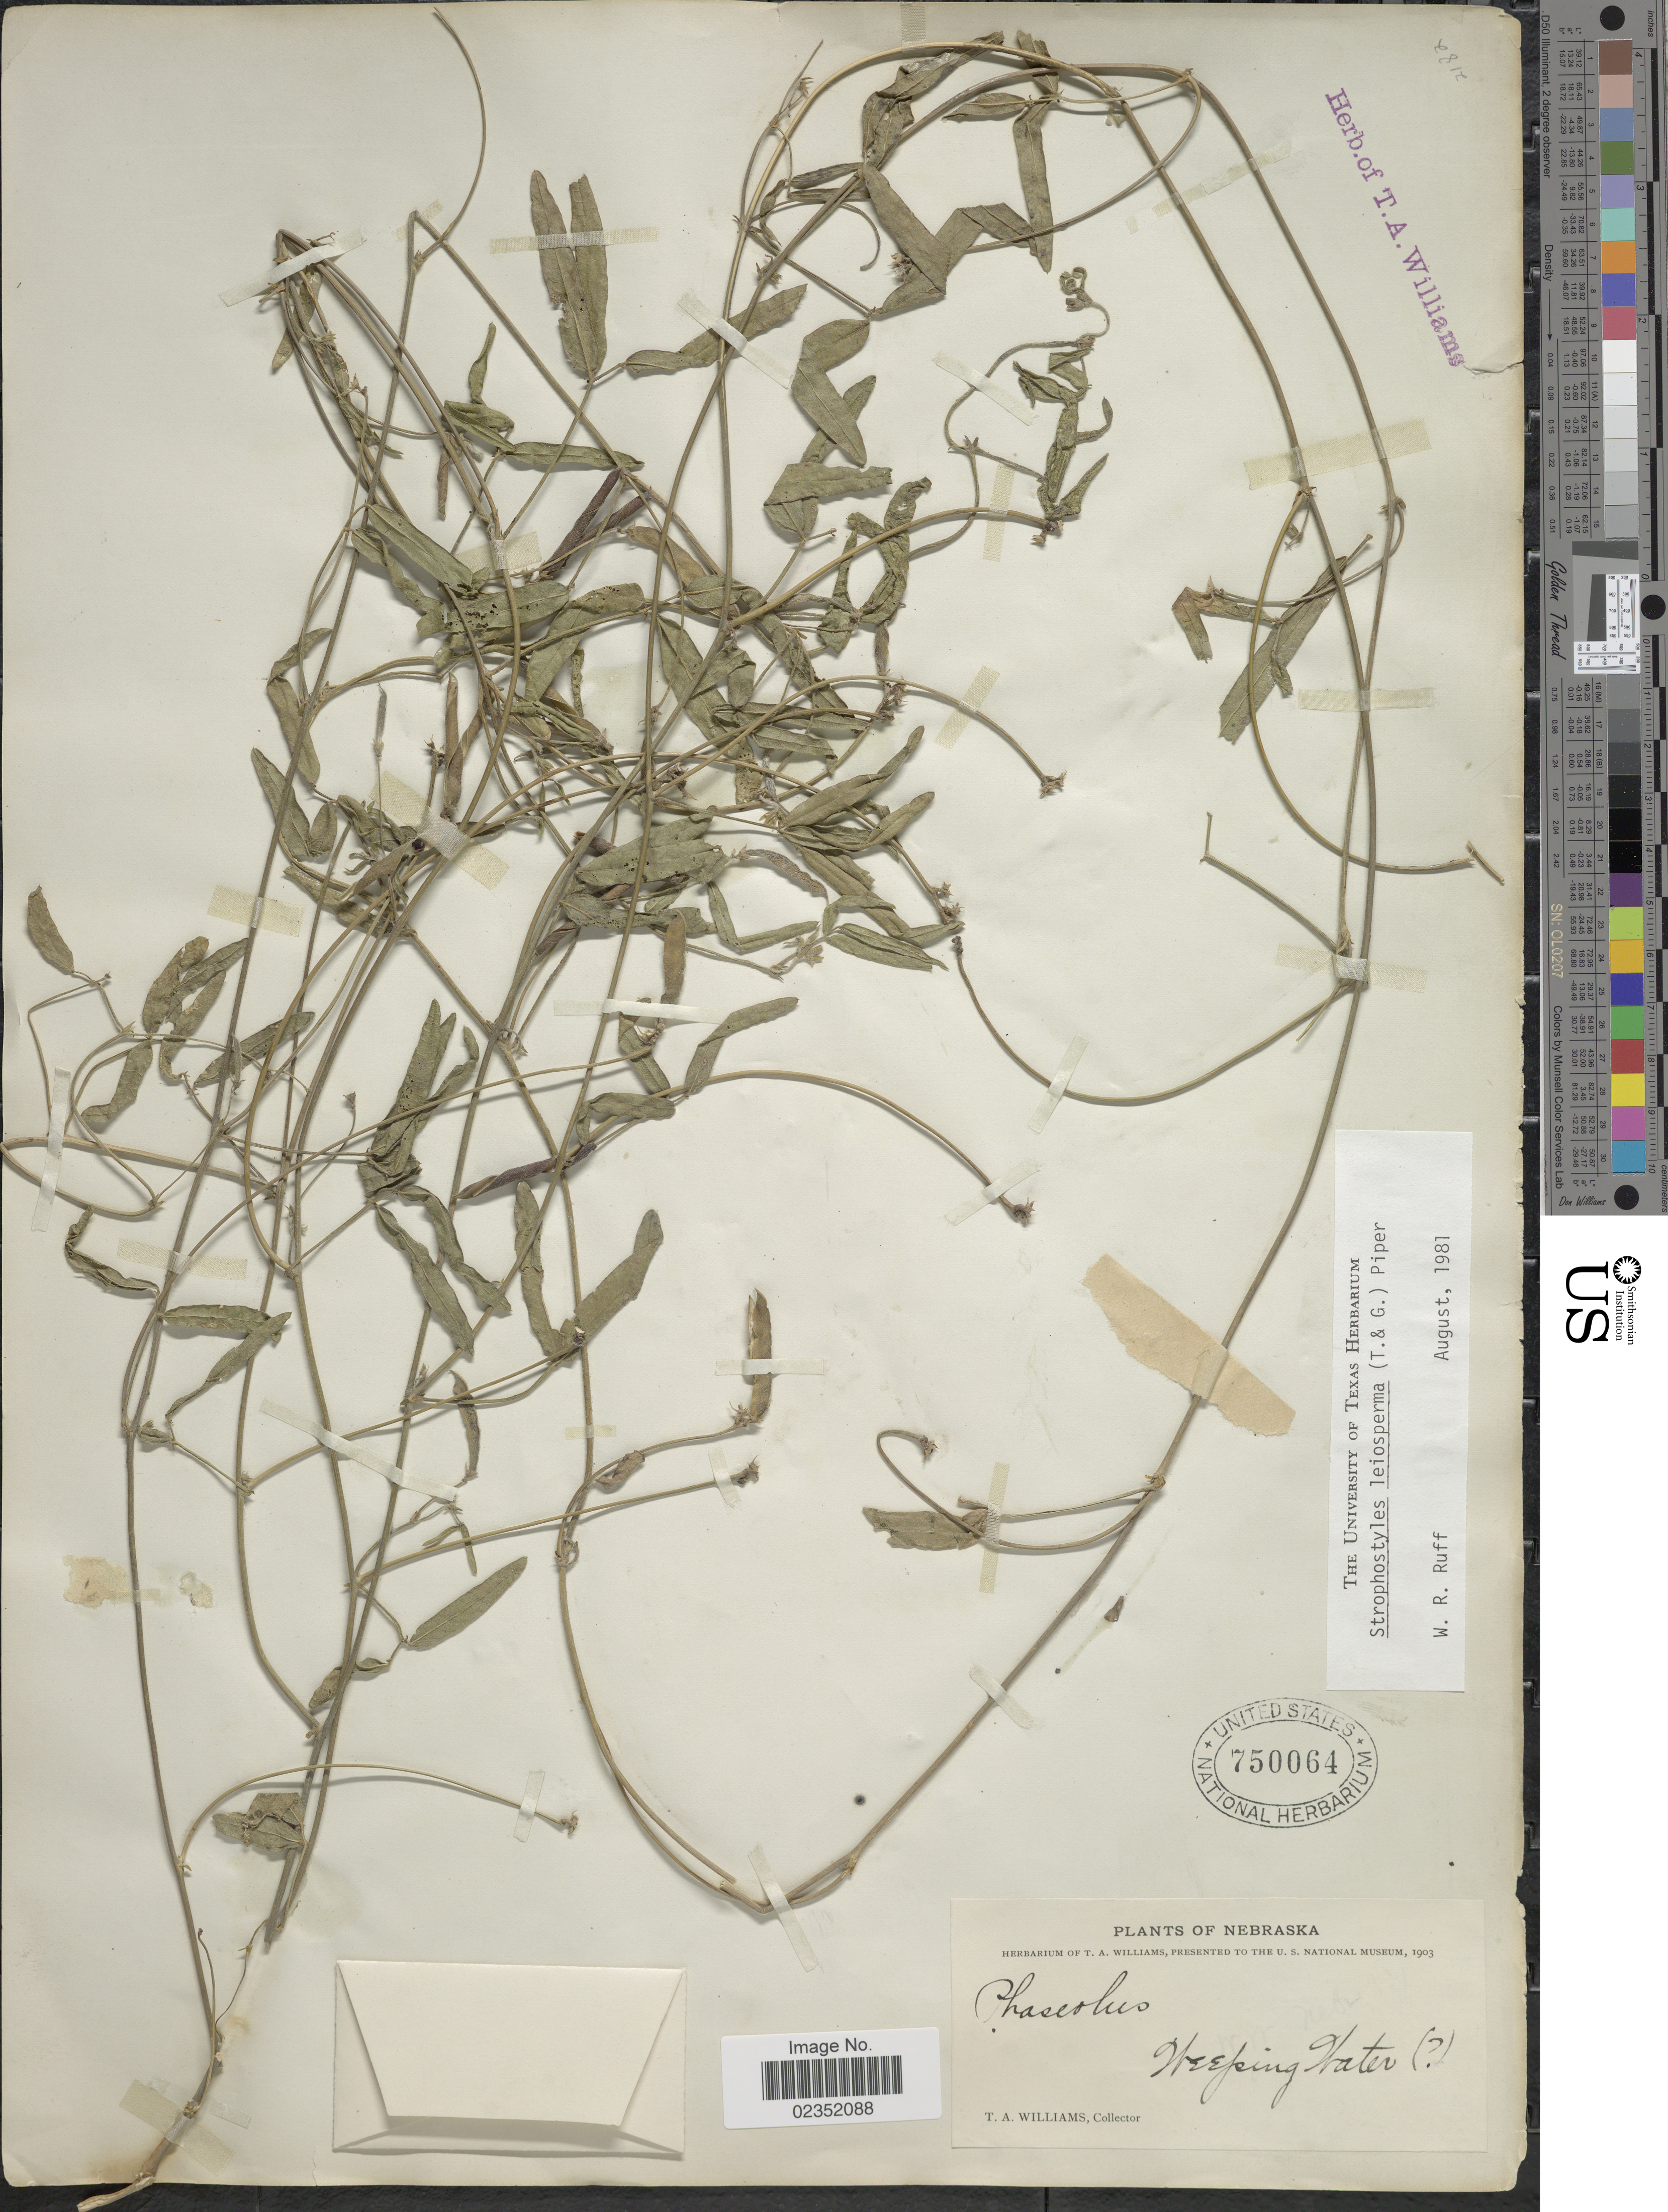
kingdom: Plantae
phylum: Tracheophyta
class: Magnoliopsida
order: Fabales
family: Fabaceae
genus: Strophostyles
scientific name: Strophostyles leiosperma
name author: (Torr. & A. Gray) Piper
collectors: T. A. Williams (herbarium)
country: United States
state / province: Nebraska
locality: Weeping Water.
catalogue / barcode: US 750064